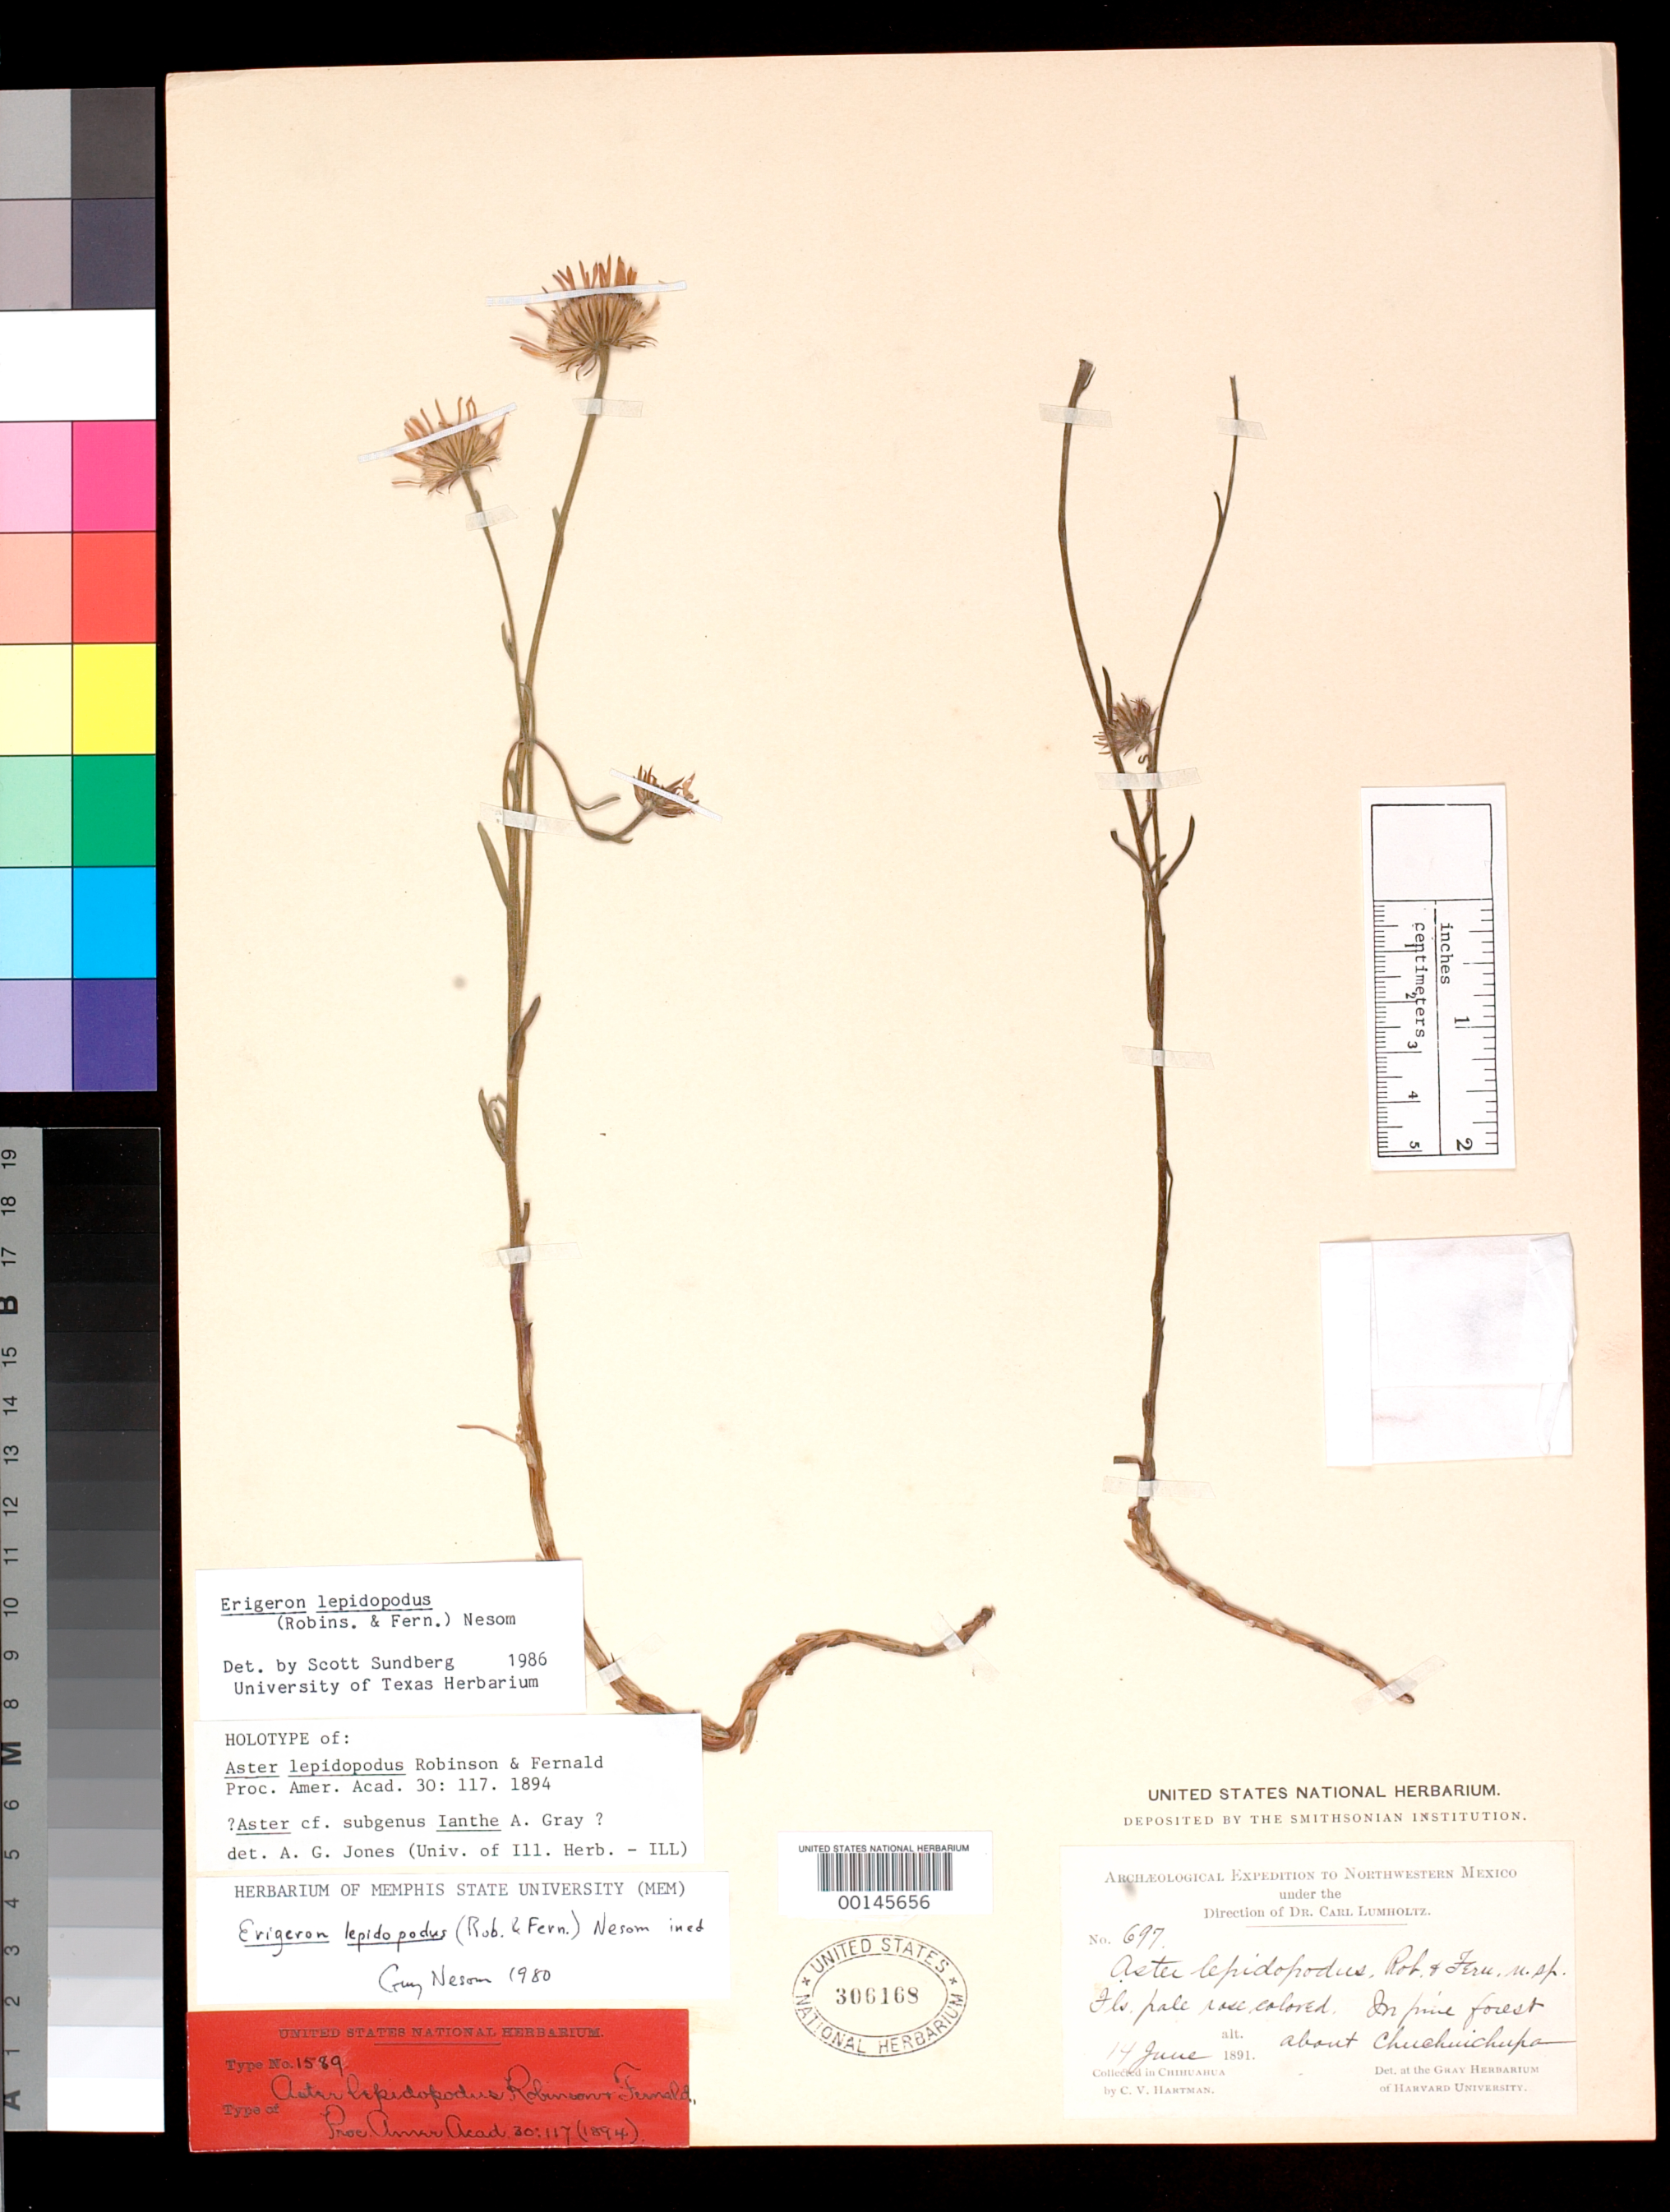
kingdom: Plantae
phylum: Tracheophyta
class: Magnoliopsida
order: Asterales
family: Asteraceae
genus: Aster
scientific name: Aster lepidopodus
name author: B.L. Rob. & Fernald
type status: Holotype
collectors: C. V. Hartman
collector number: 697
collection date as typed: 14 Jun 1891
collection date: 1891-06-14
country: Mexico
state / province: Chihuahua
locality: Chuchuichupa.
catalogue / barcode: US 306168